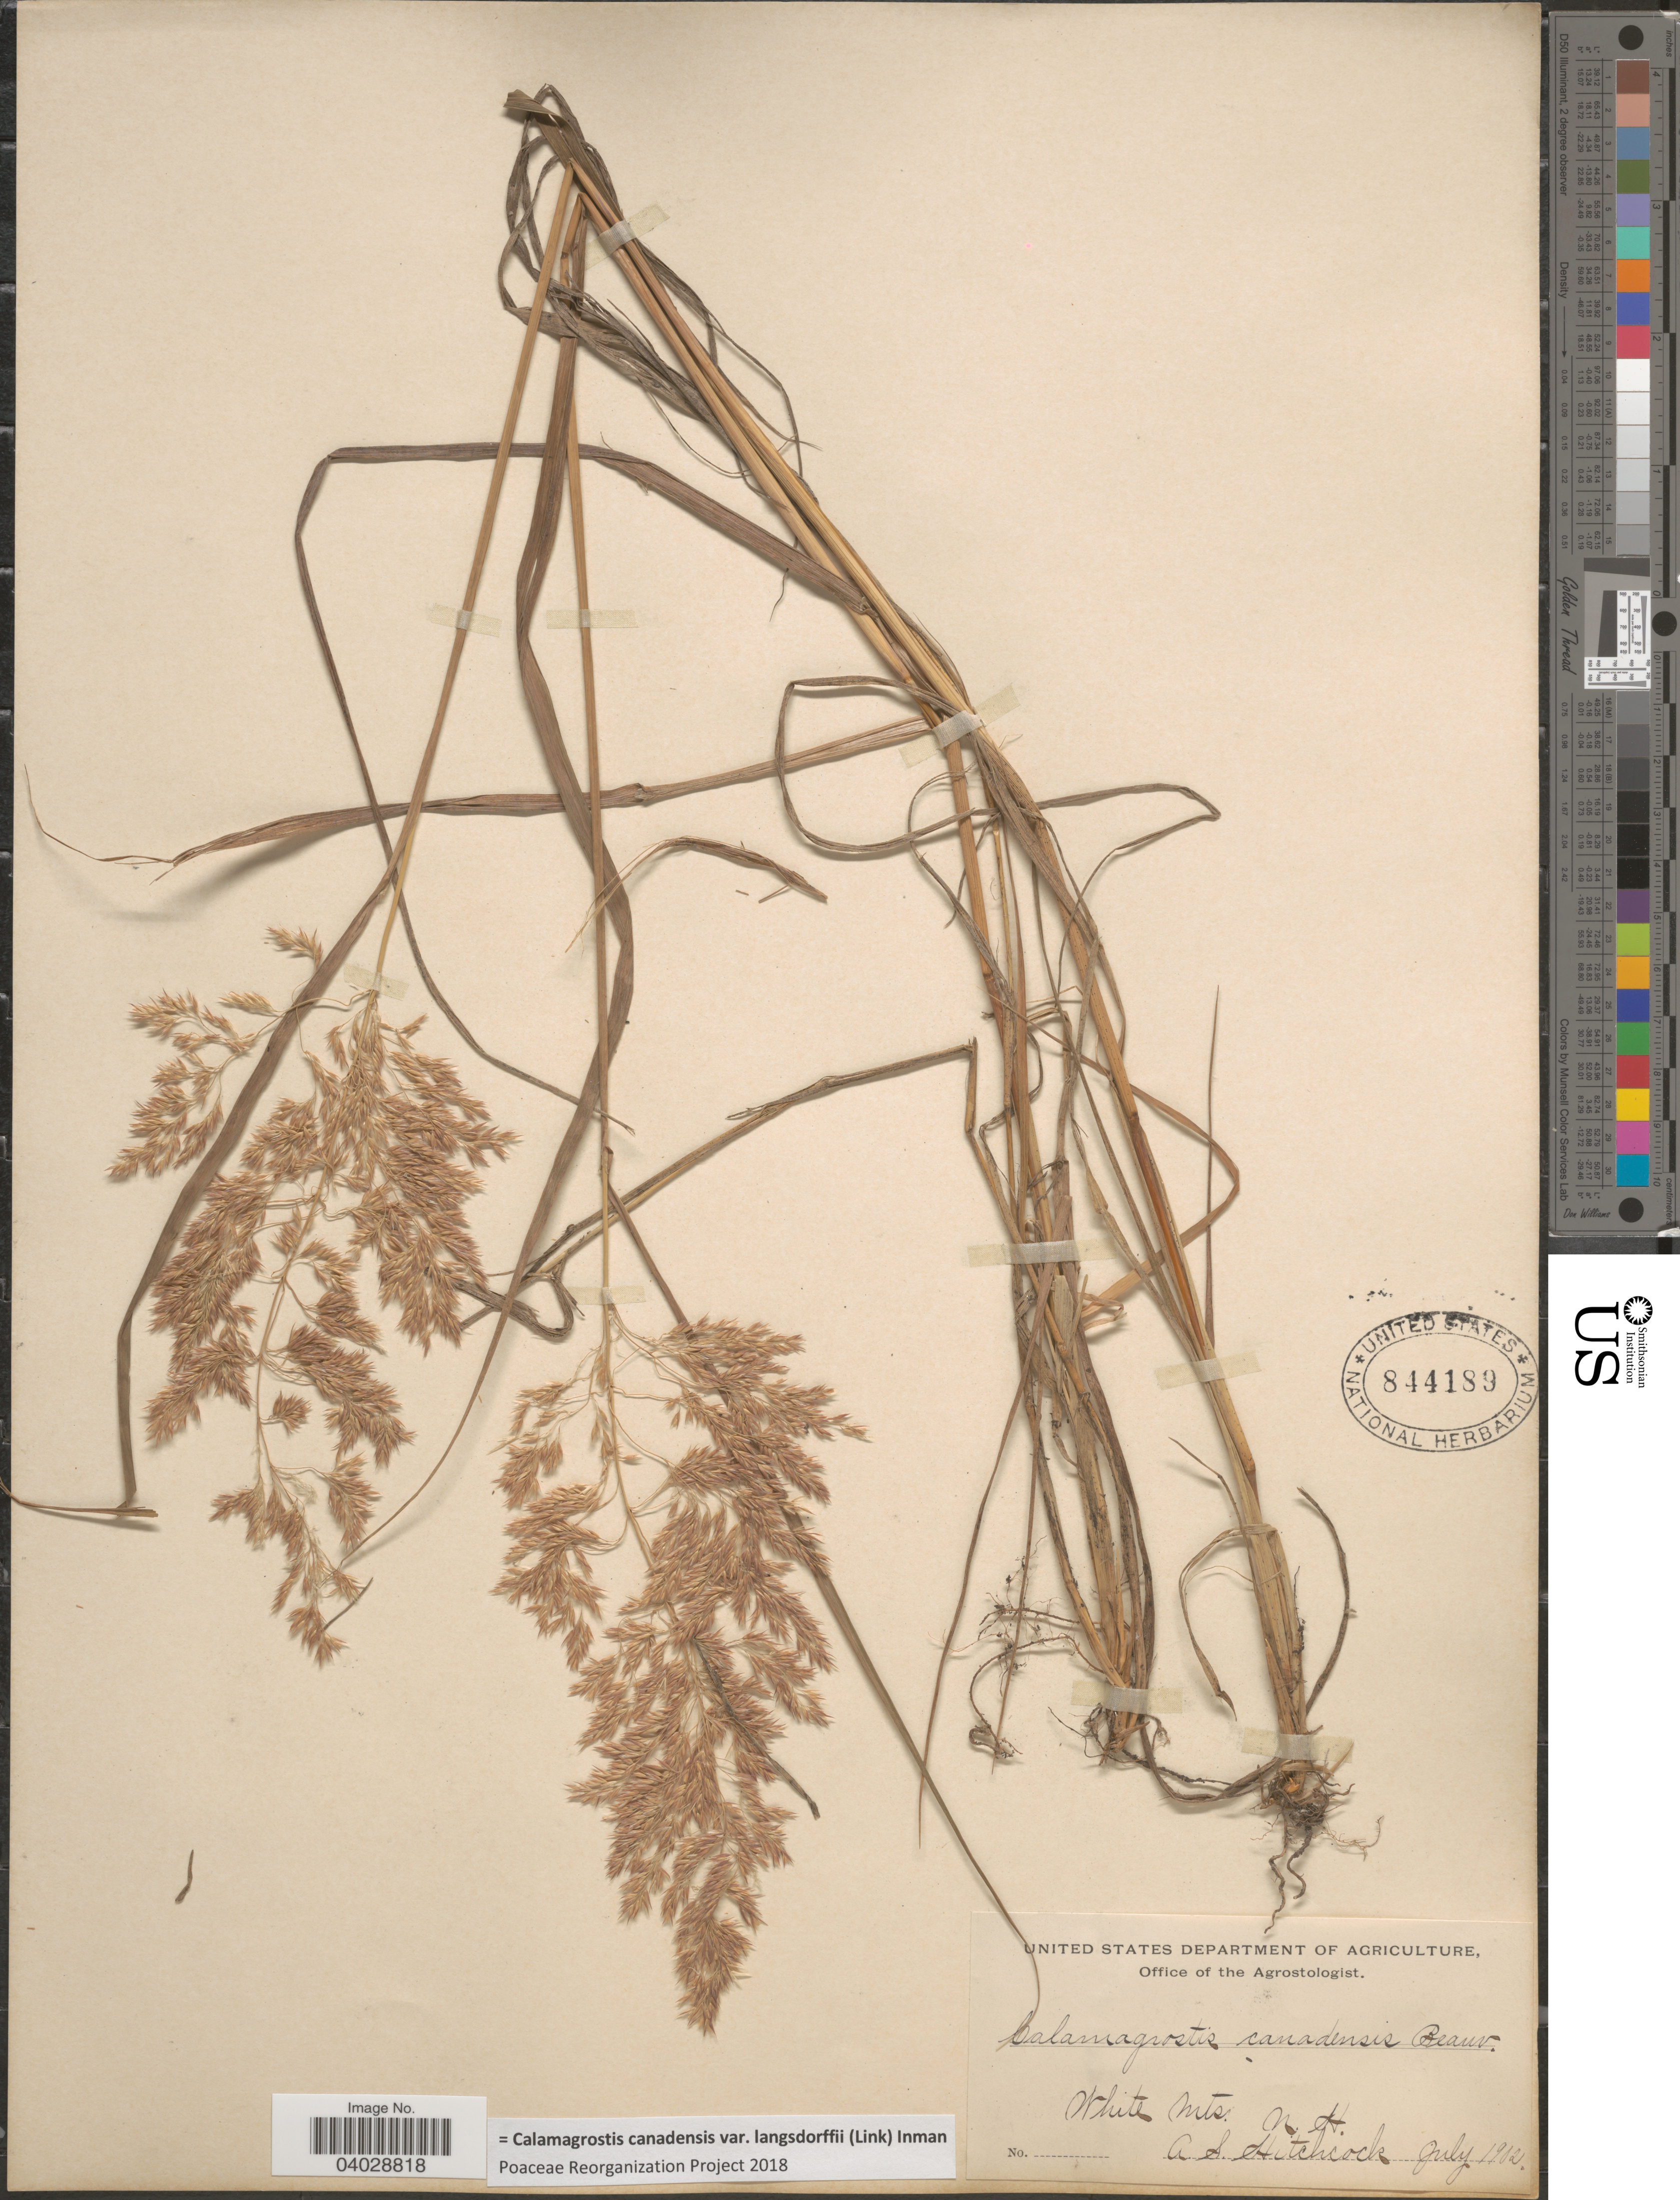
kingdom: Plantae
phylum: Tracheophyta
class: Liliopsida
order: Poales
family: Poaceae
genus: Calamagrostis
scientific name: Calamagrostis canadensis var. langsdorffii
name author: (Link) Inman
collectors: A. S. Hitchcock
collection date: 1902-07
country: United States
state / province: New Hampshire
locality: White Mts.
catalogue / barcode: US 844189